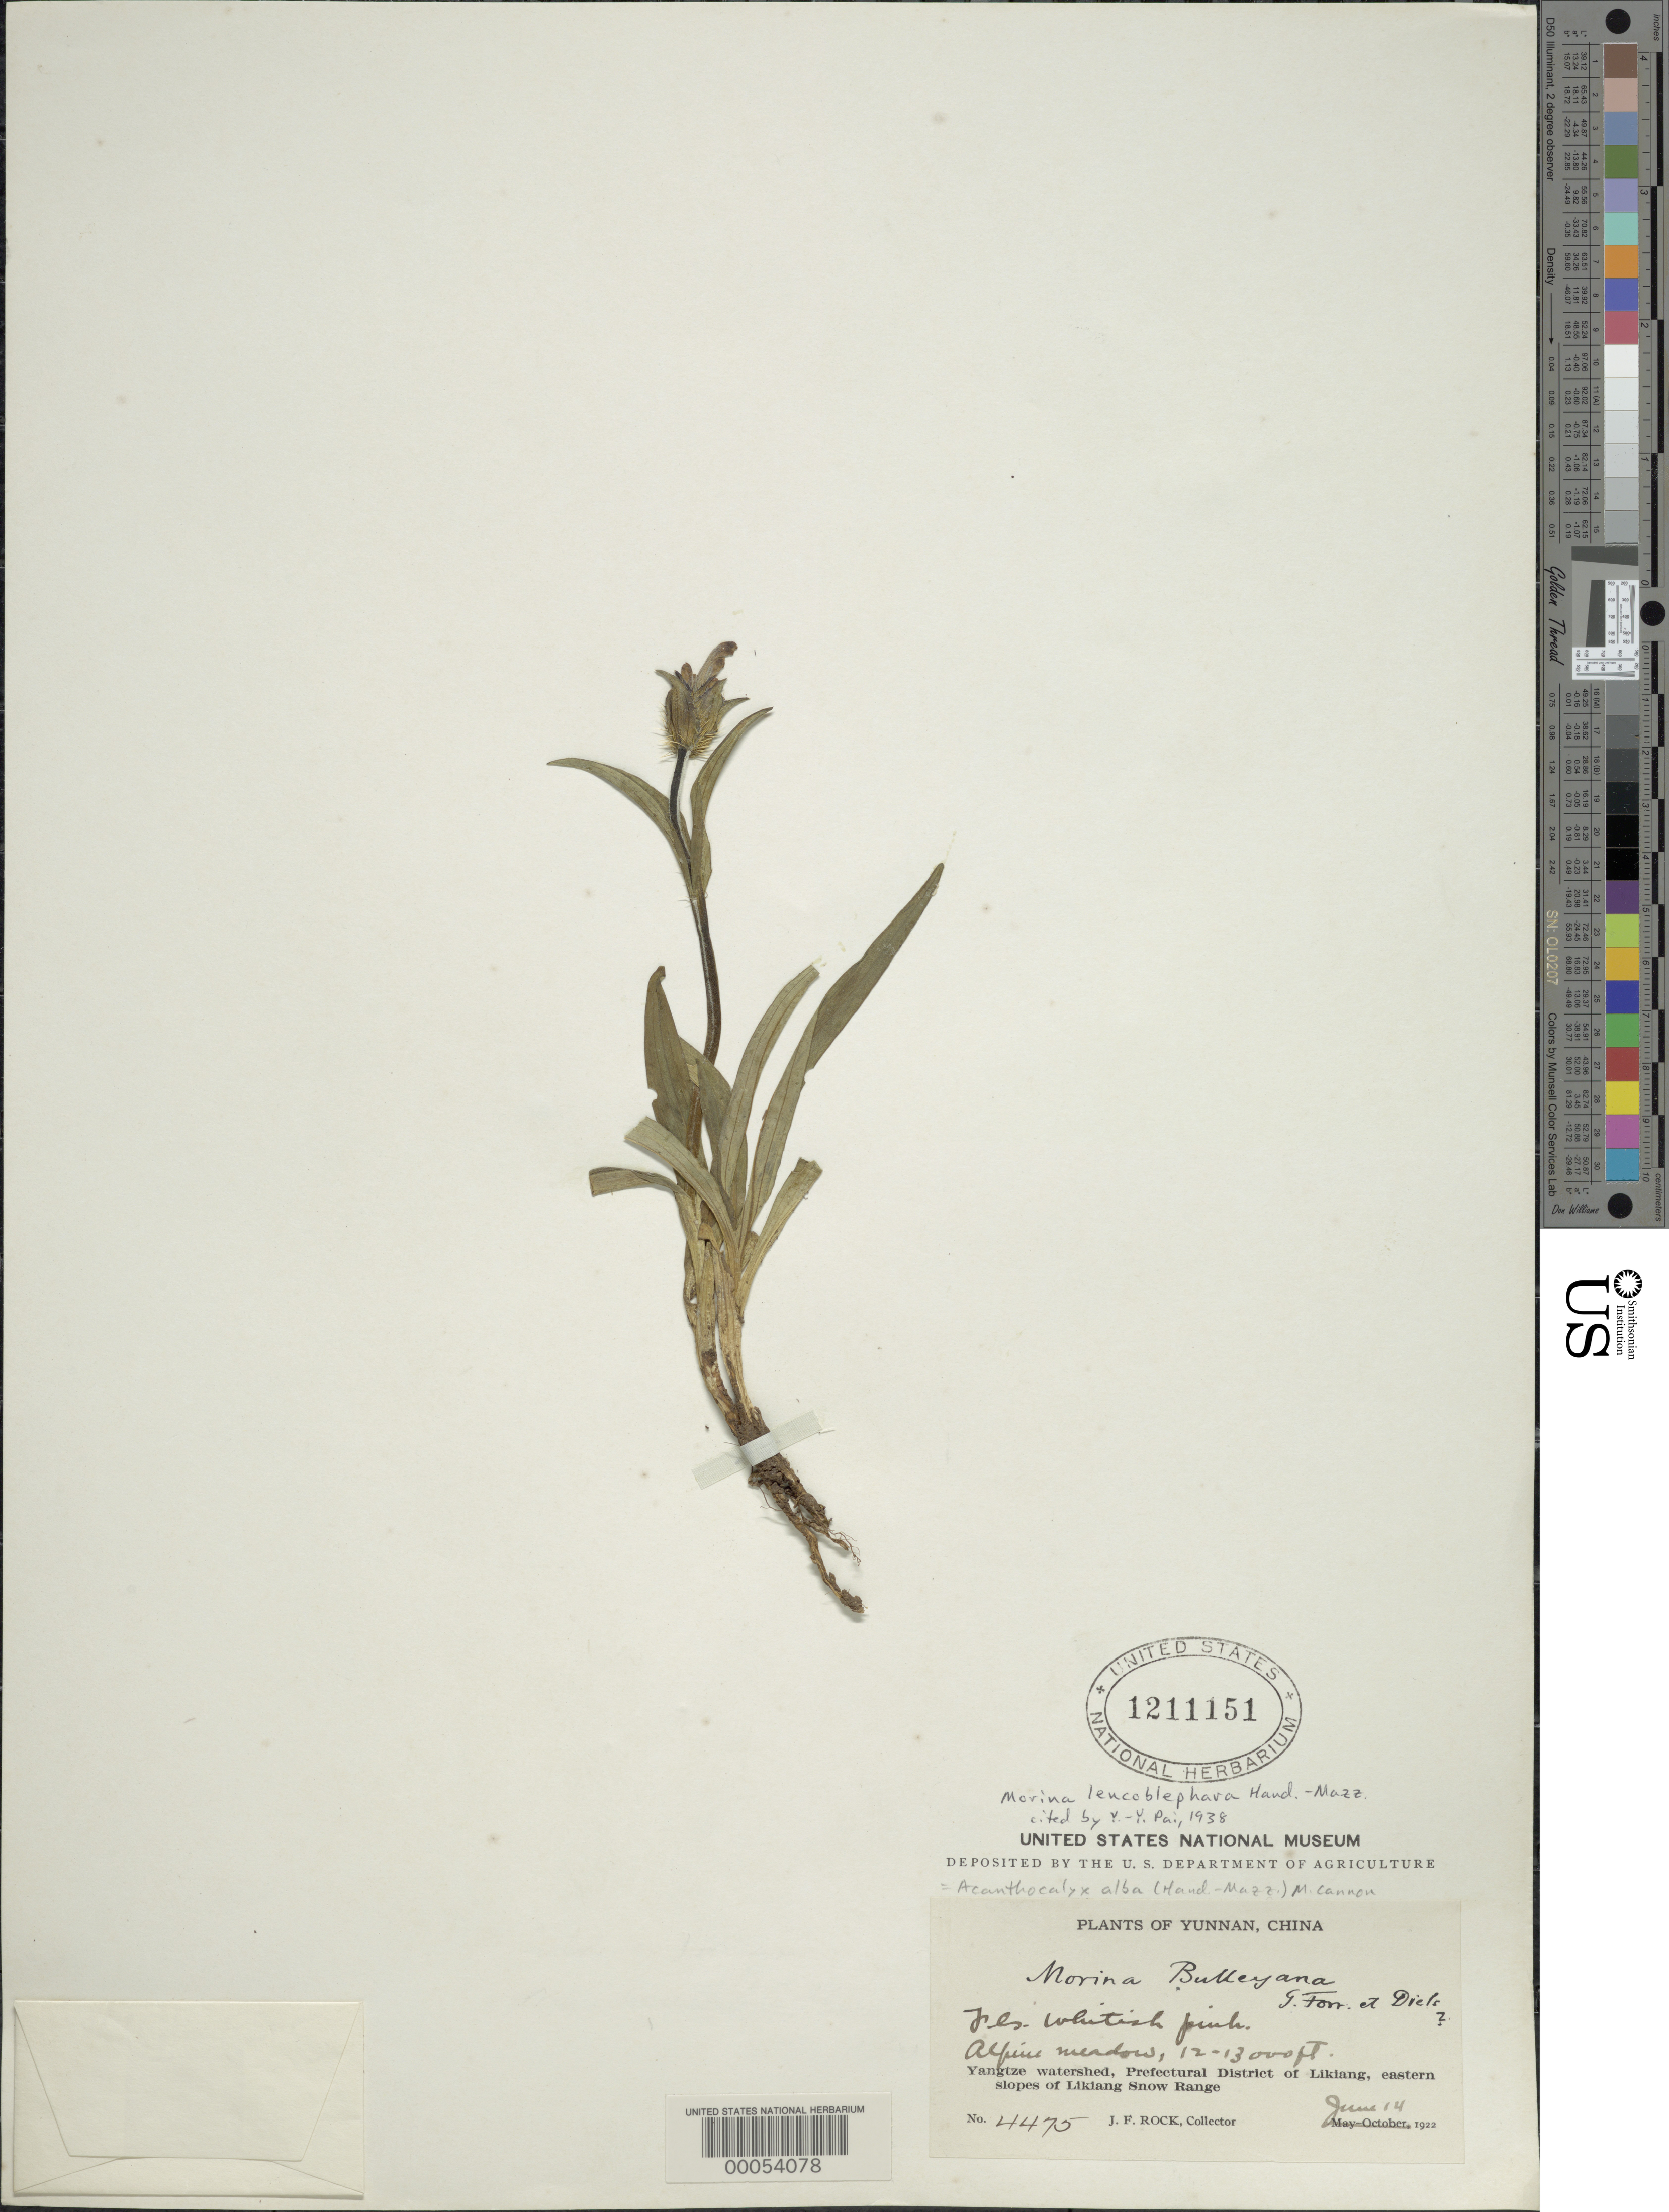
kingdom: Plantae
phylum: Tracheophyta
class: Magnoliopsida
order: Dipsacales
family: Caprifoliaceae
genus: Acanthocalyx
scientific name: Acanthocalyx alba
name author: (Hand.-Mazz.) M.J. Cannon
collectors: J. F. Rock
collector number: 4475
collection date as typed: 14 Jun 1922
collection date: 1922-06-14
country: China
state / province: Yunnan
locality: Yangtze watershed, Lakiang Dist.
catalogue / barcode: US 1211151